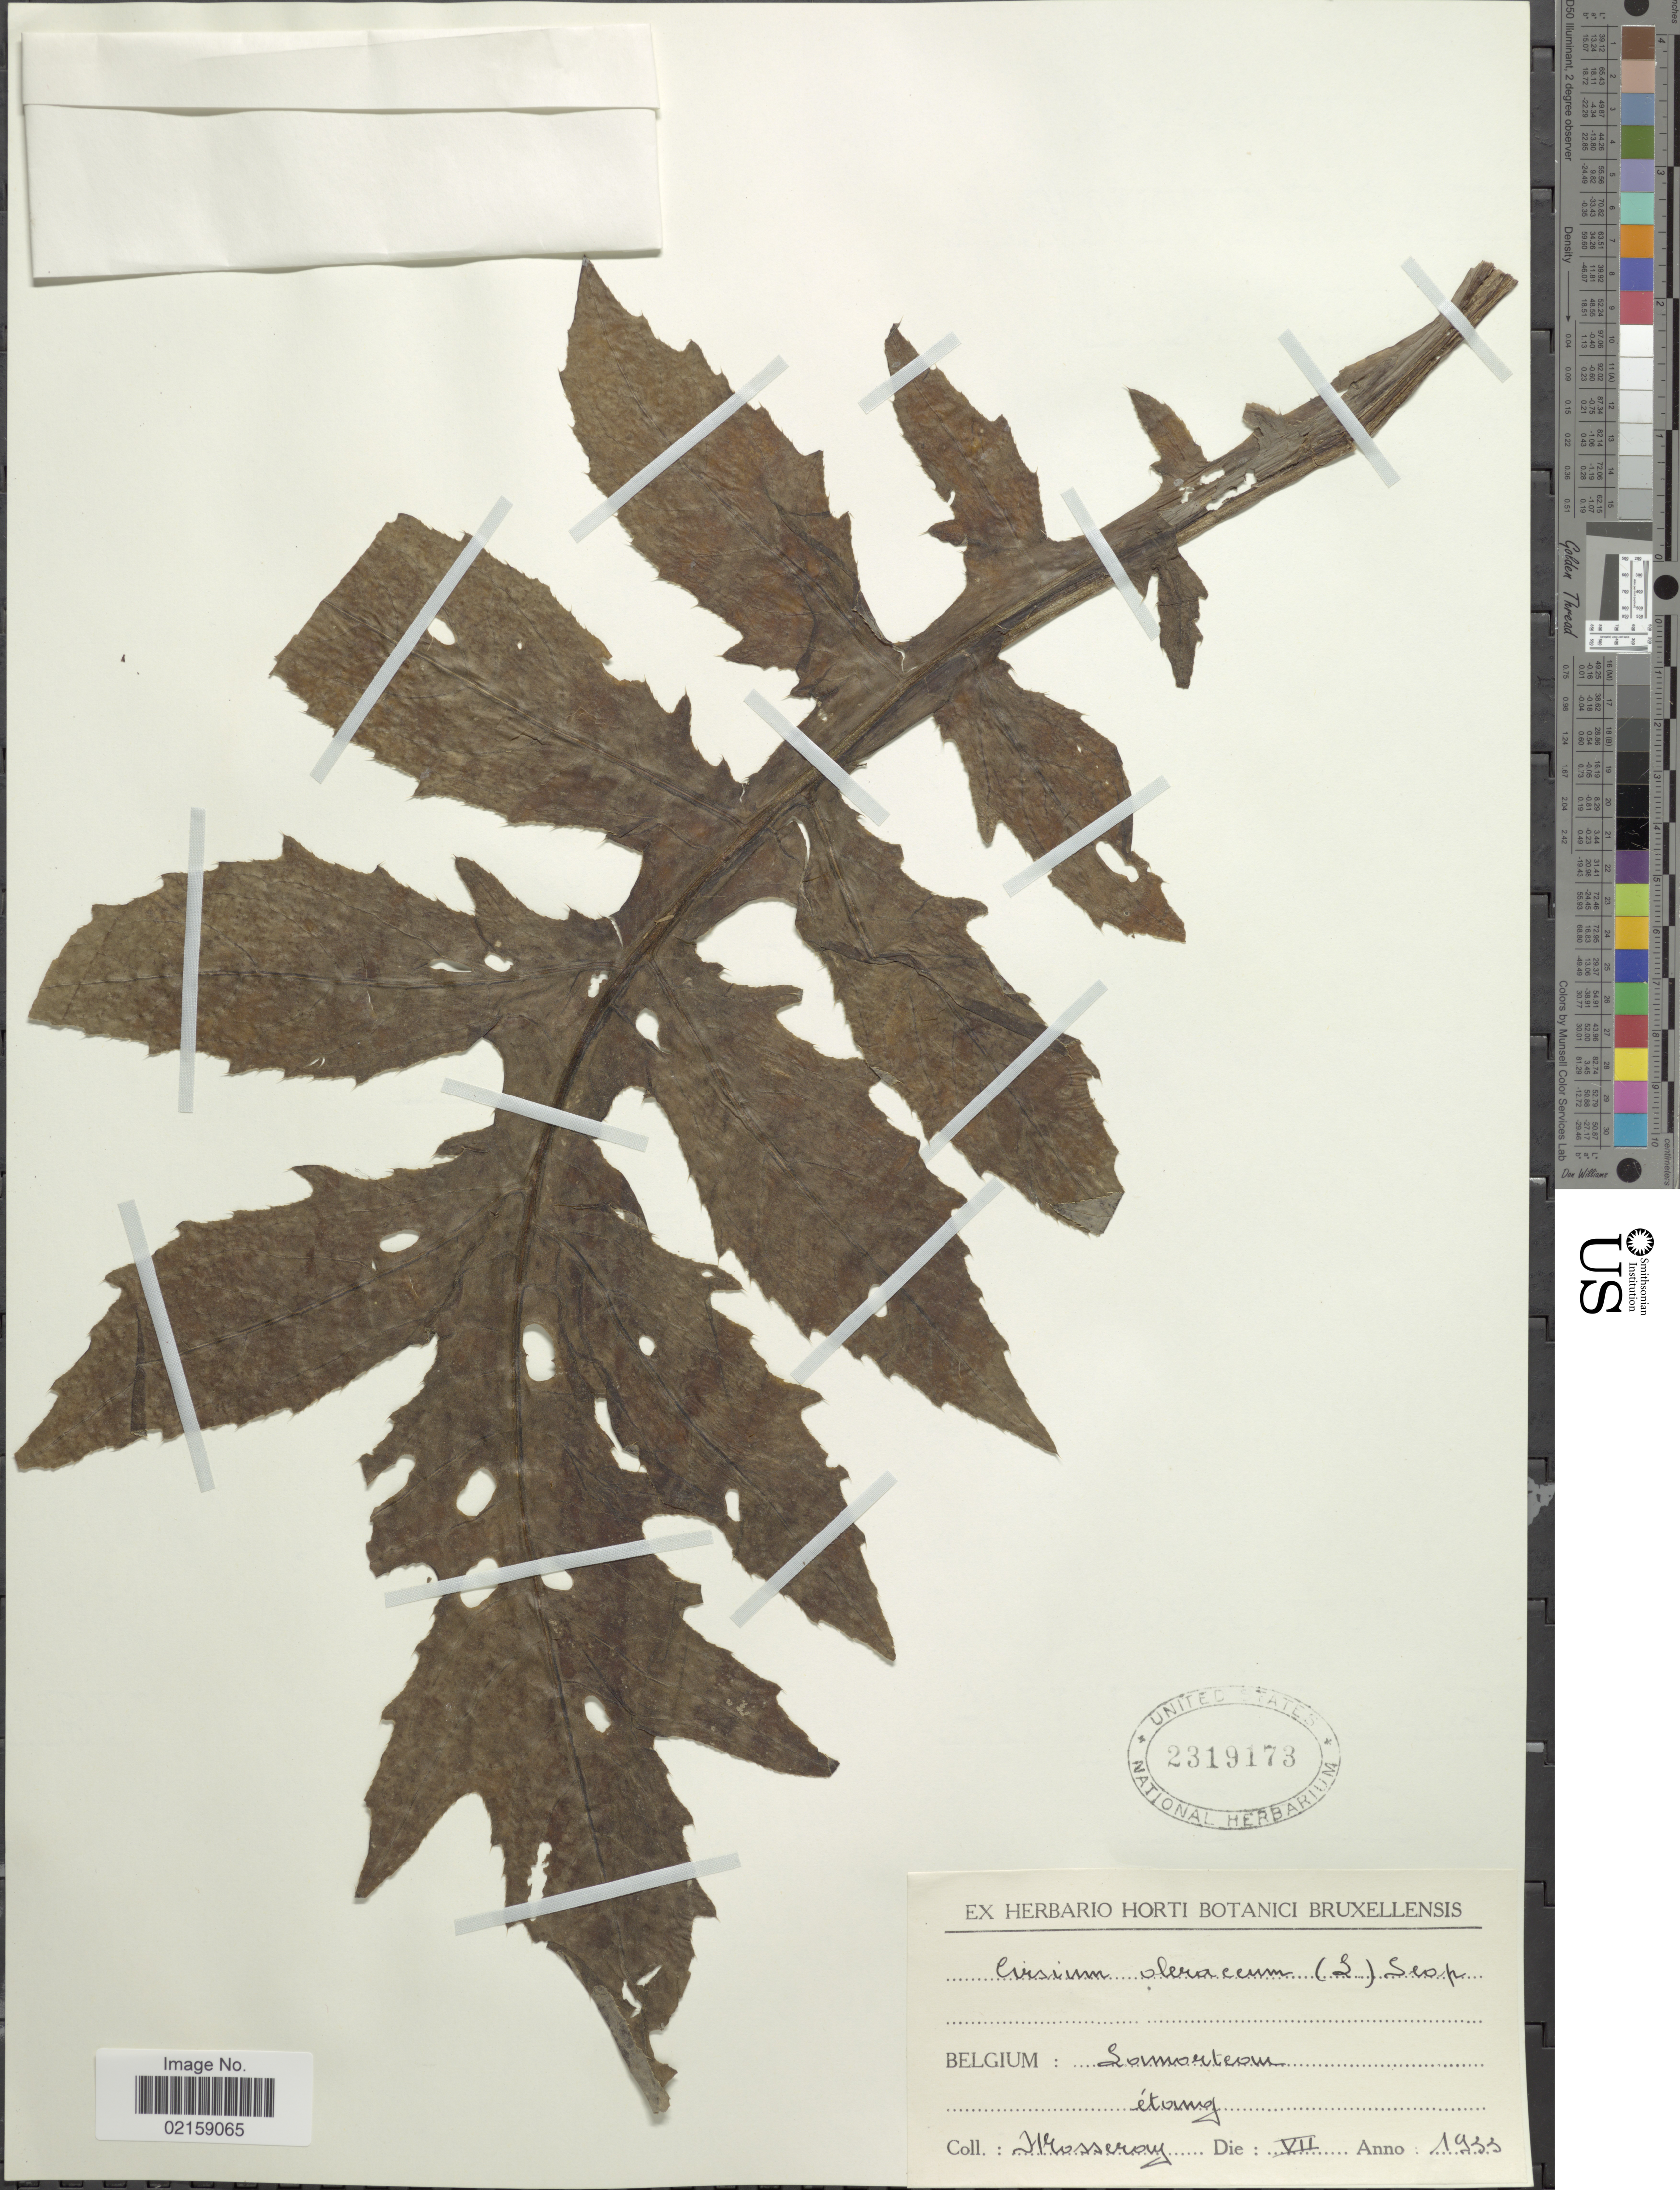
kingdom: Plantae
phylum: Tracheophyta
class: Magnoliopsida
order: Asterales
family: Asteraceae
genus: Cirsium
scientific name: Cirsium oleraceum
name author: (L.) Scop.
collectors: Mosseray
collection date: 1933-07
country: Belgium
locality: Somorteom etang. [interpreted]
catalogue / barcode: US 2319173